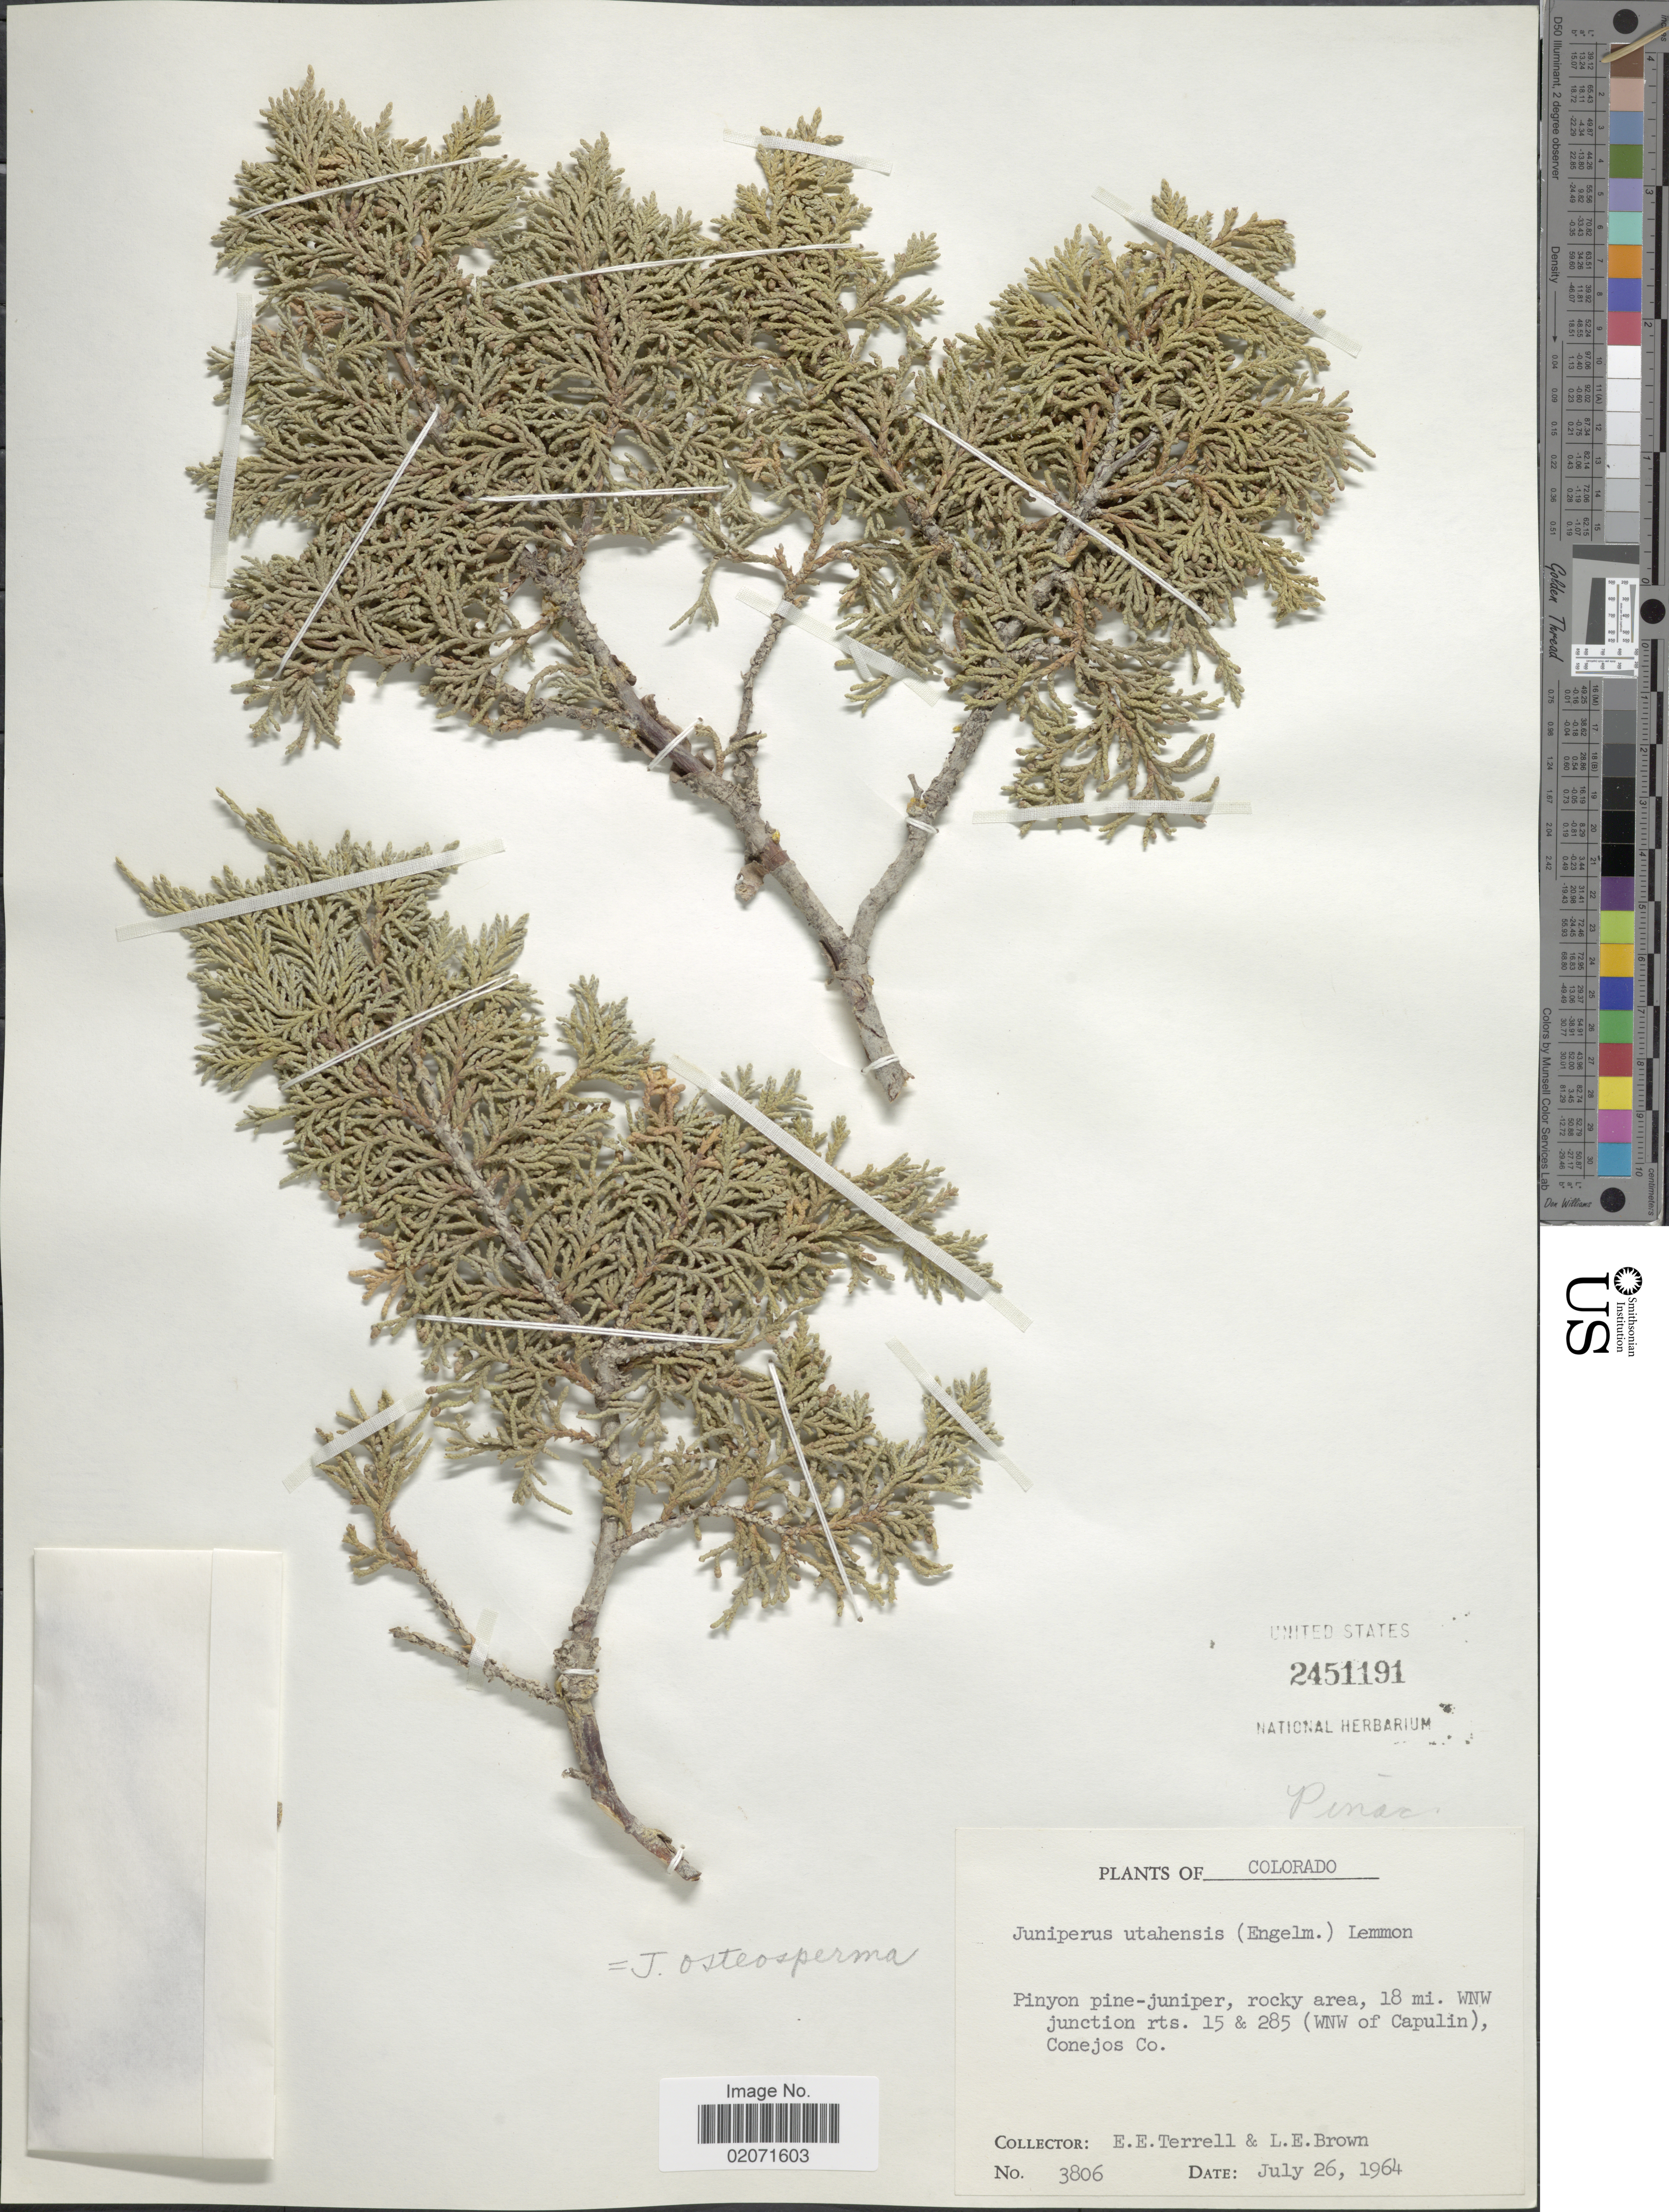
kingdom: Plantae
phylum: Tracheophyta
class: Pinopsida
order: Pinales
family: Cupressaceae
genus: Juniperus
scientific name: Juniperus osteosperma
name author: (Torr.) Little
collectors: E. E. Terrell & L. E. Brown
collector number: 3806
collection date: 1964-07-26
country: United States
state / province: Colorado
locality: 18 mi. WNW junction rts. 15 & 285 (WNW of Capulin), Conejos Co.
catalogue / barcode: US 2451191